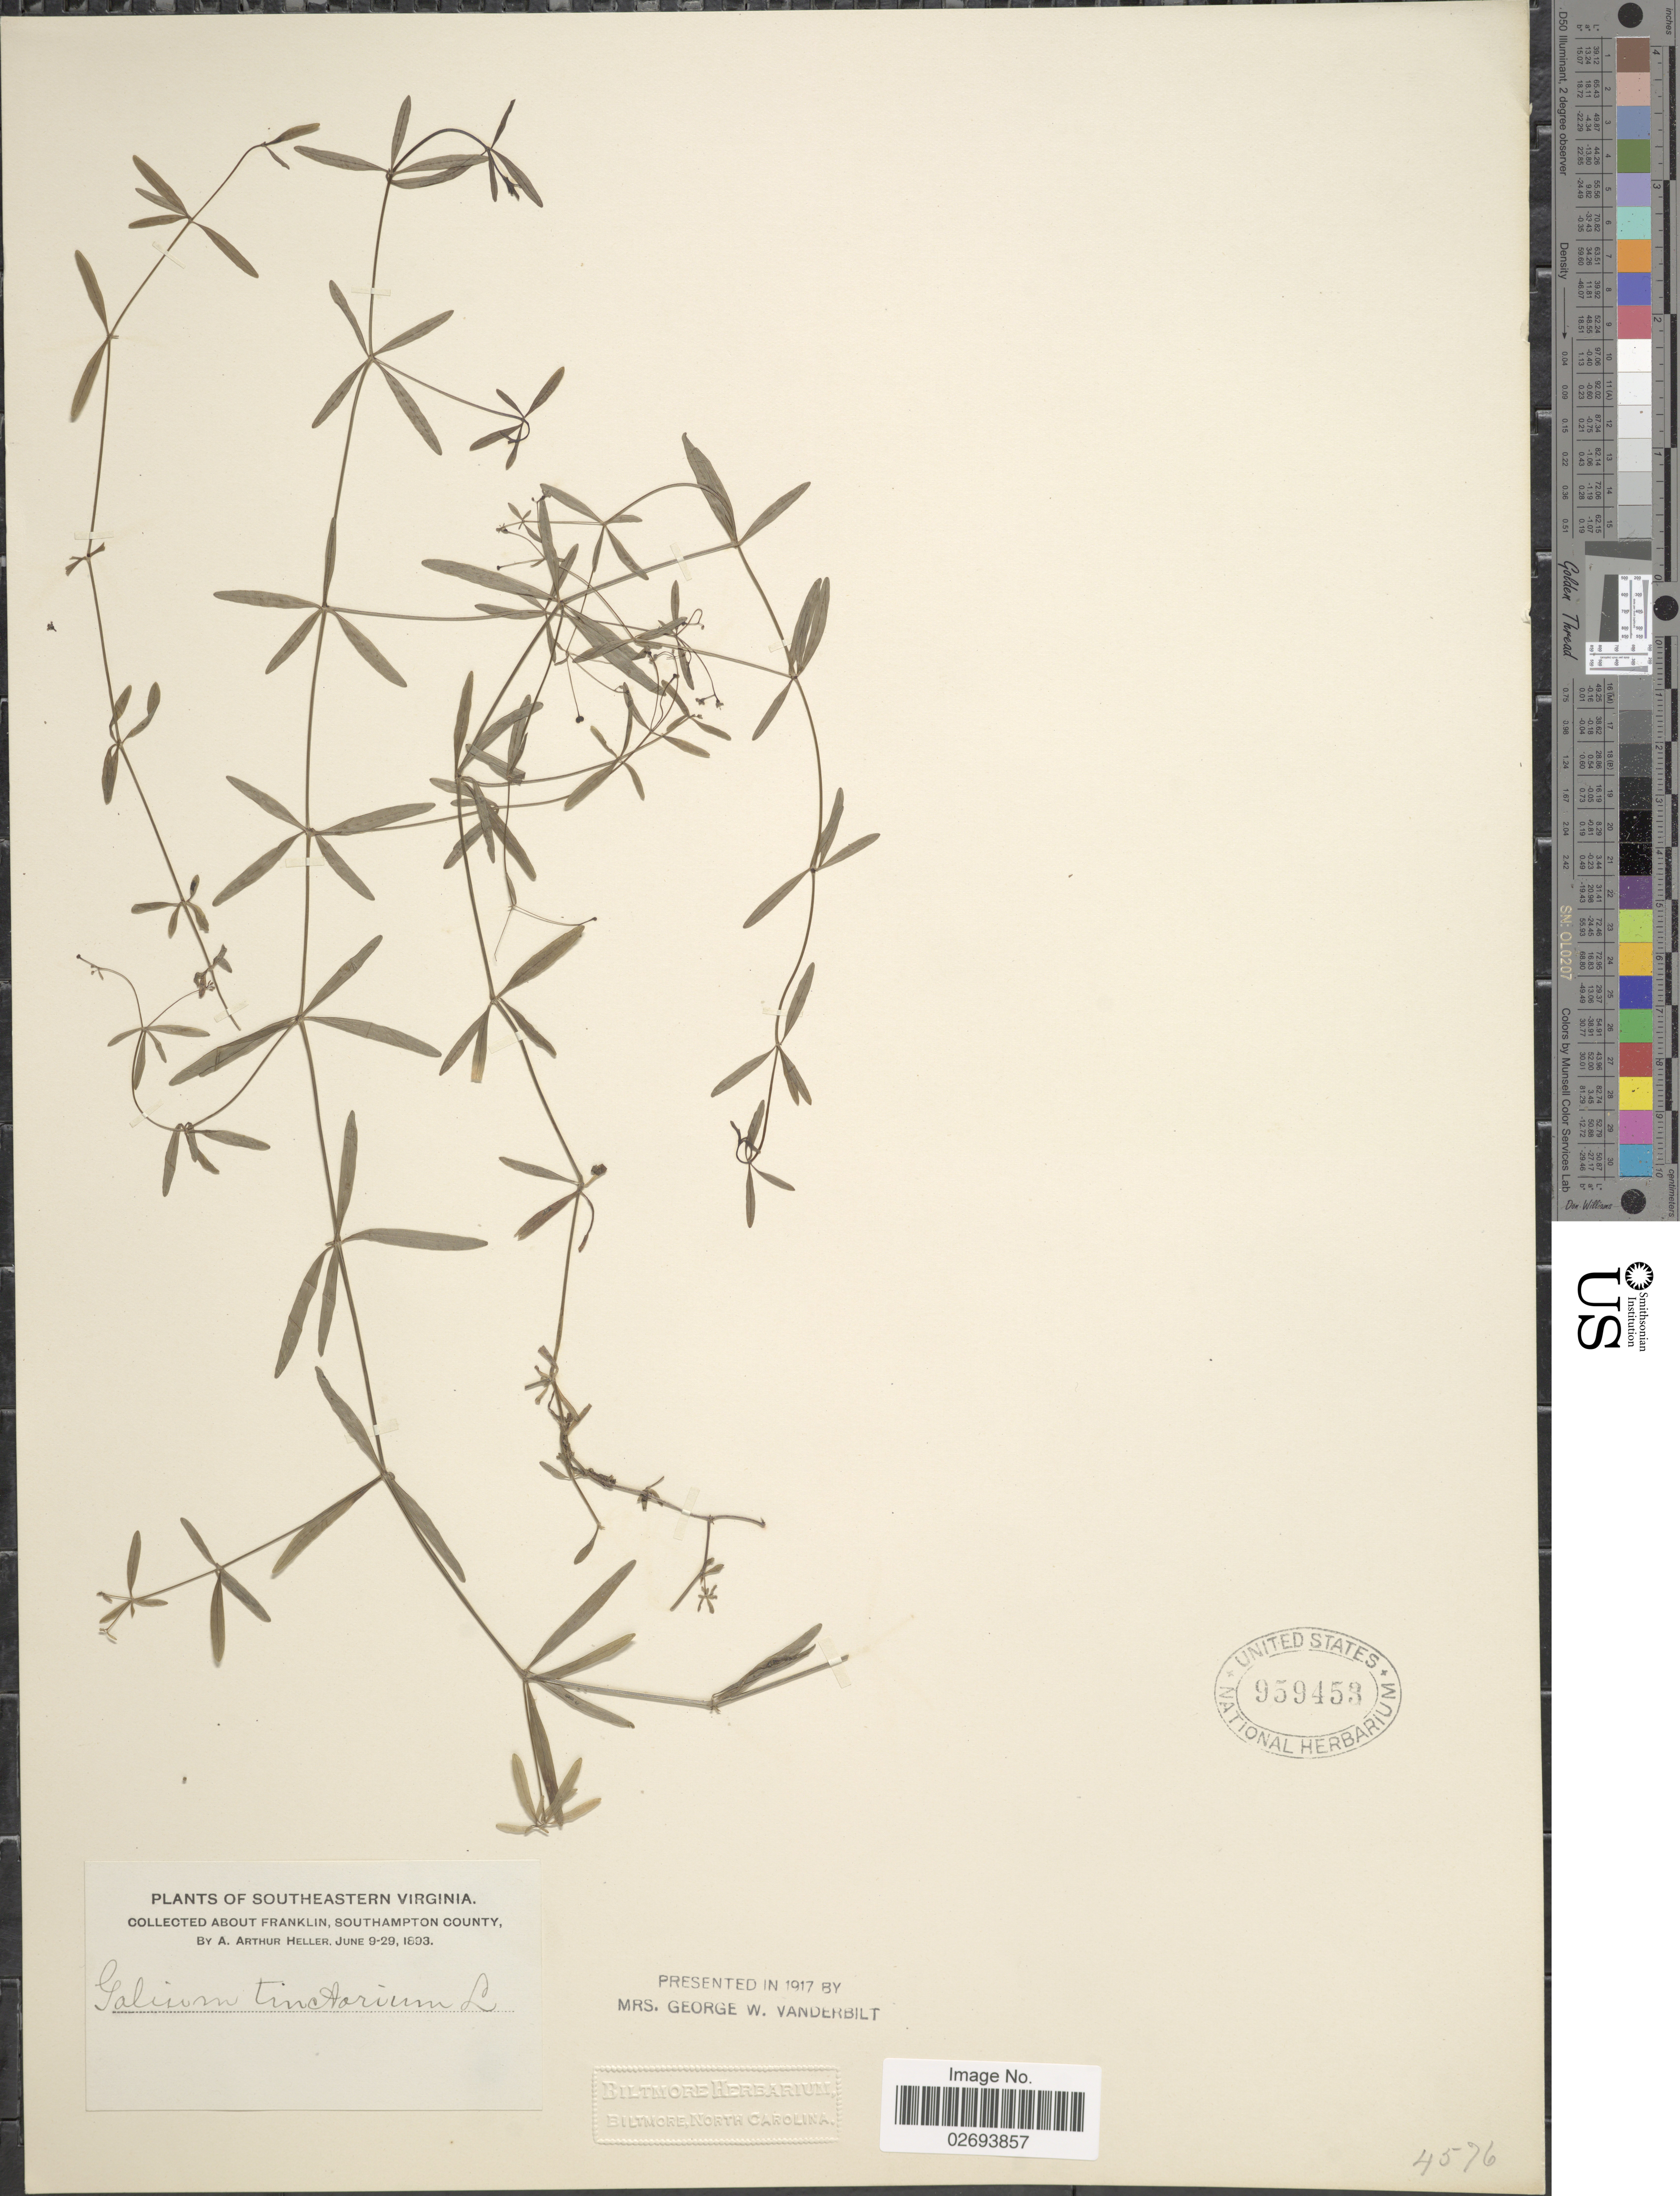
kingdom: Plantae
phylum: Tracheophyta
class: Magnoliopsida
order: Gentianales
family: Rubiaceae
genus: Galium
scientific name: Galium tinctorium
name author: (L.) Scop.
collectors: A. A. Heller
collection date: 1893-06-09/1893-06-29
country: United States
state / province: Virginia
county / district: Southampton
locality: Southeastern Virginia. About Franklin, Southampton County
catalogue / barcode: US 959453